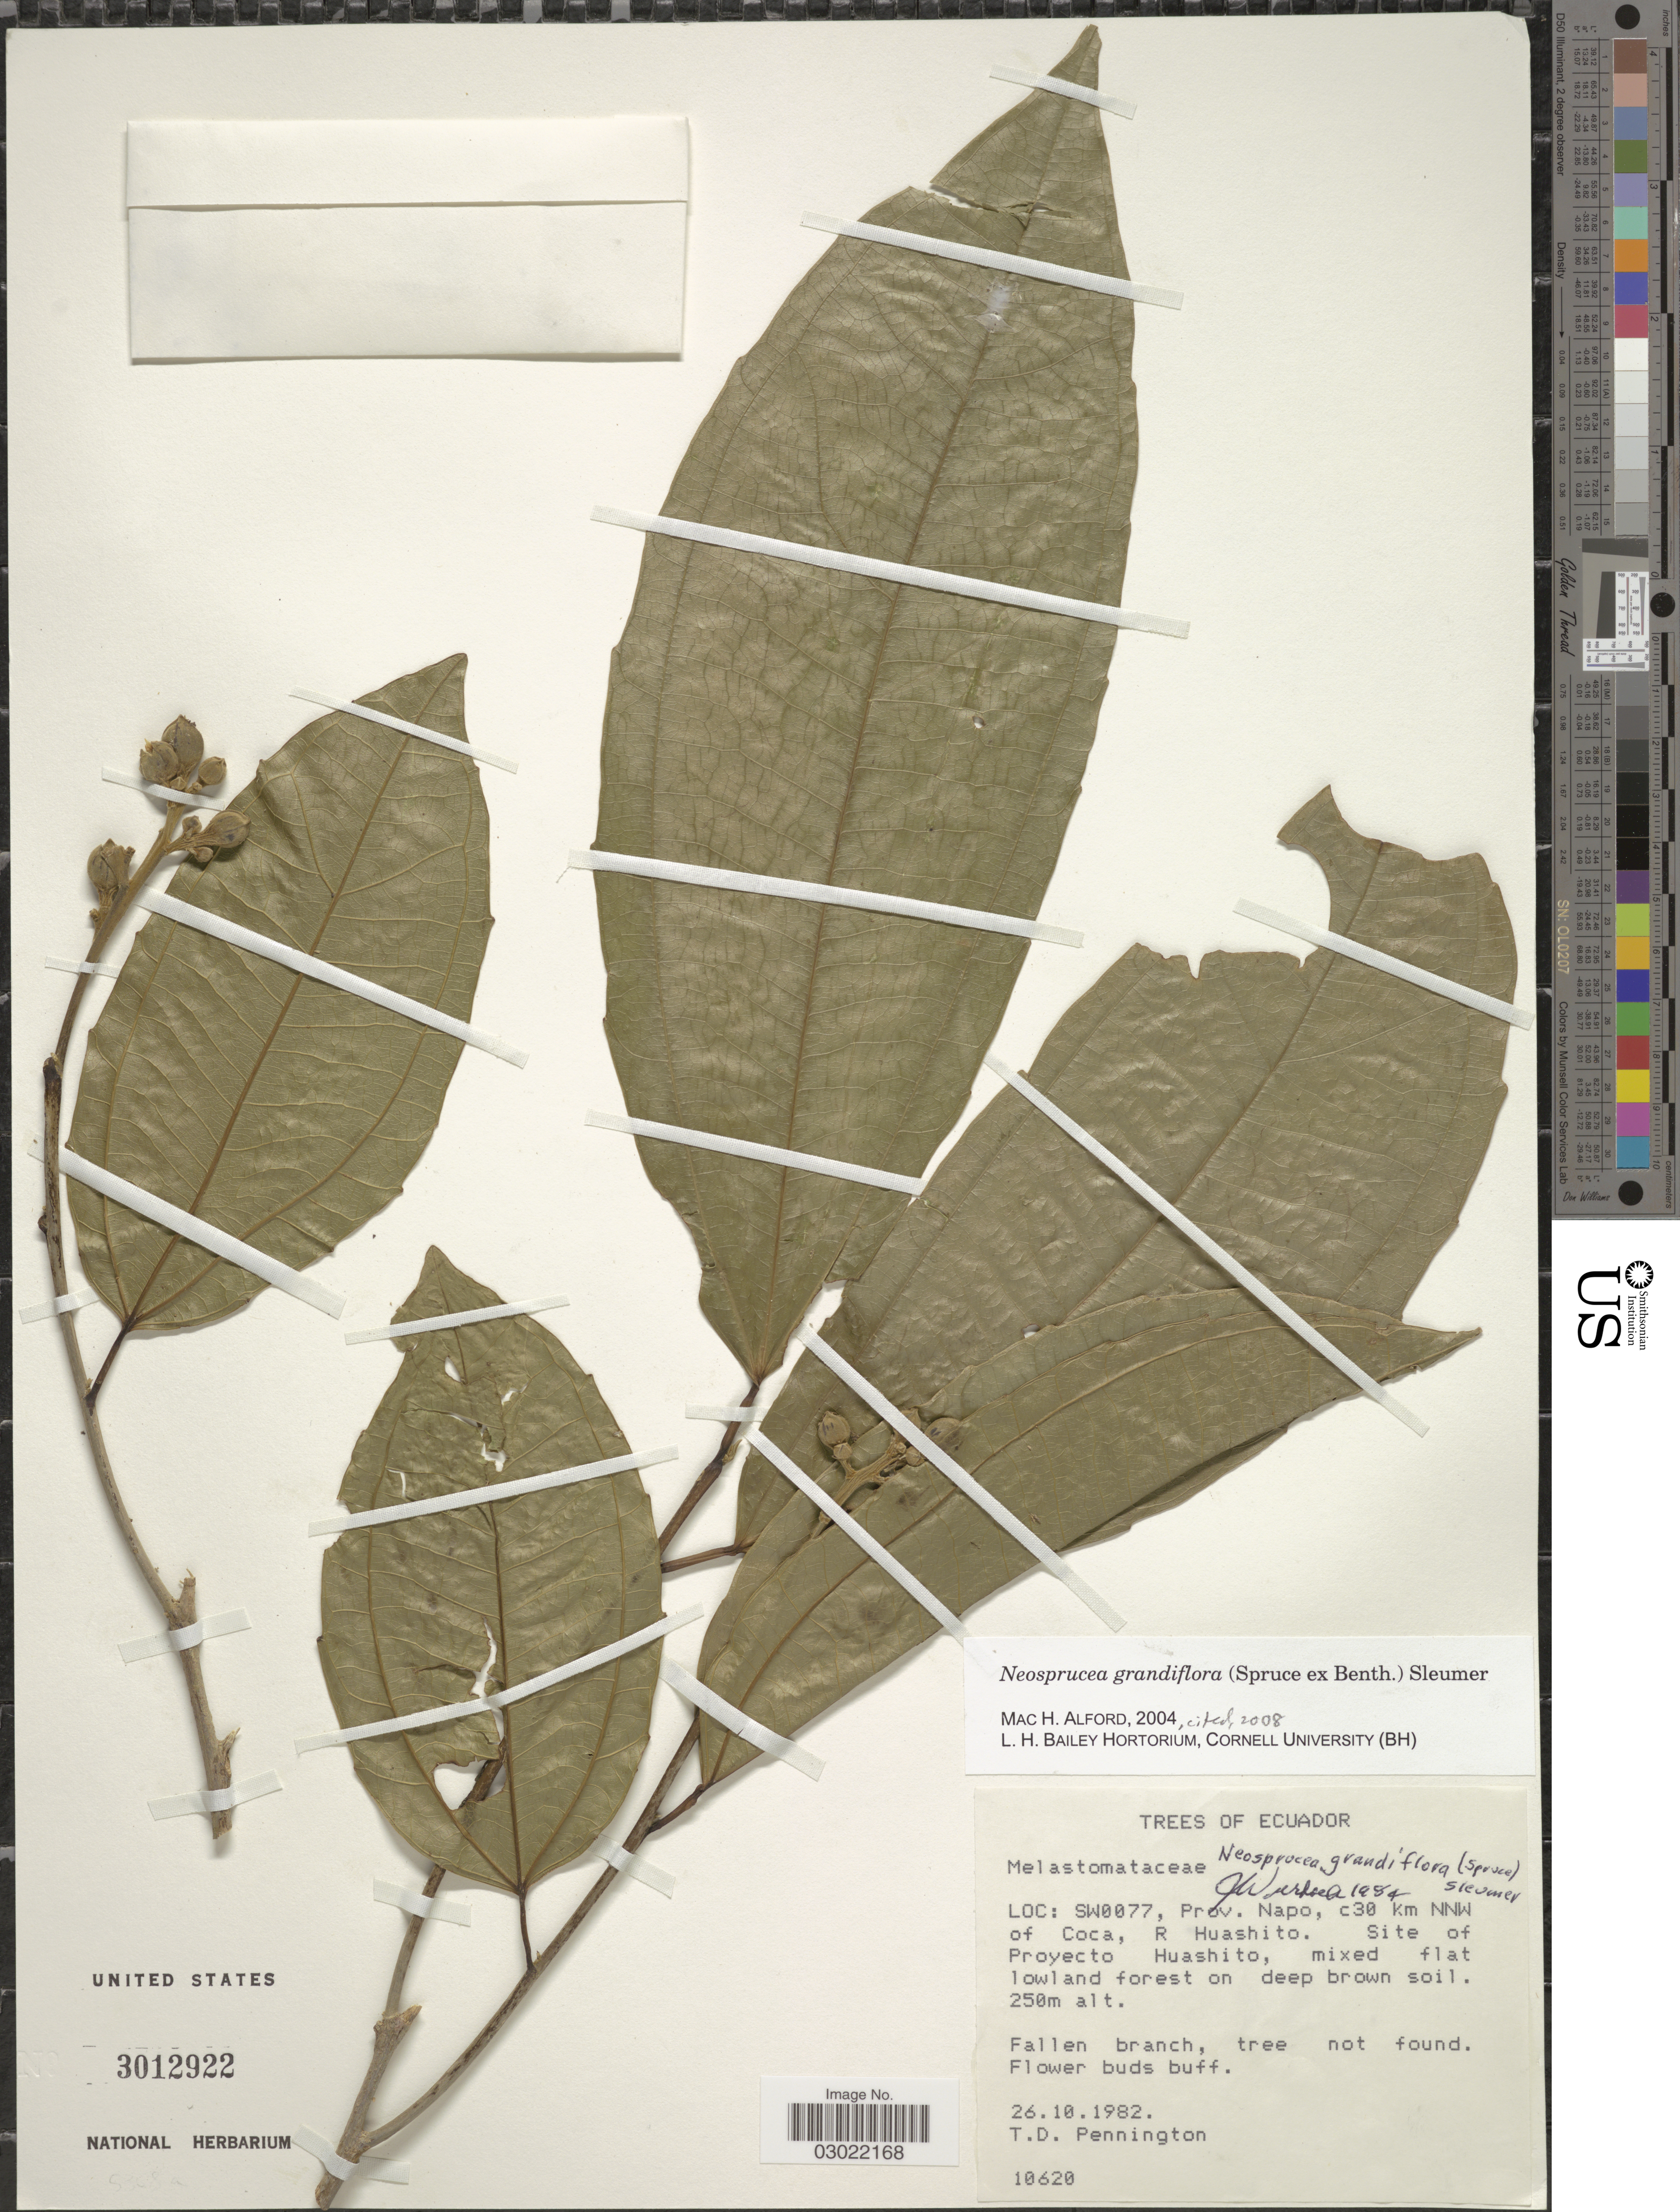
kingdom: Plantae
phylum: Tracheophyta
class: Magnoliopsida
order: Malpighiales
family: Salicaceae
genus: Neosprucea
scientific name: Neosprucea grandiflora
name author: (Spruce ex Benth.) Sleumer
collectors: T. D. Pennington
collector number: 10620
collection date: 1982-10-26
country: Ecuador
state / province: Napo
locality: C30 Km NNW of Coca, R Huashito. Site of Proyecto Huashito.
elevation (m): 250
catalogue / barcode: US 3012922